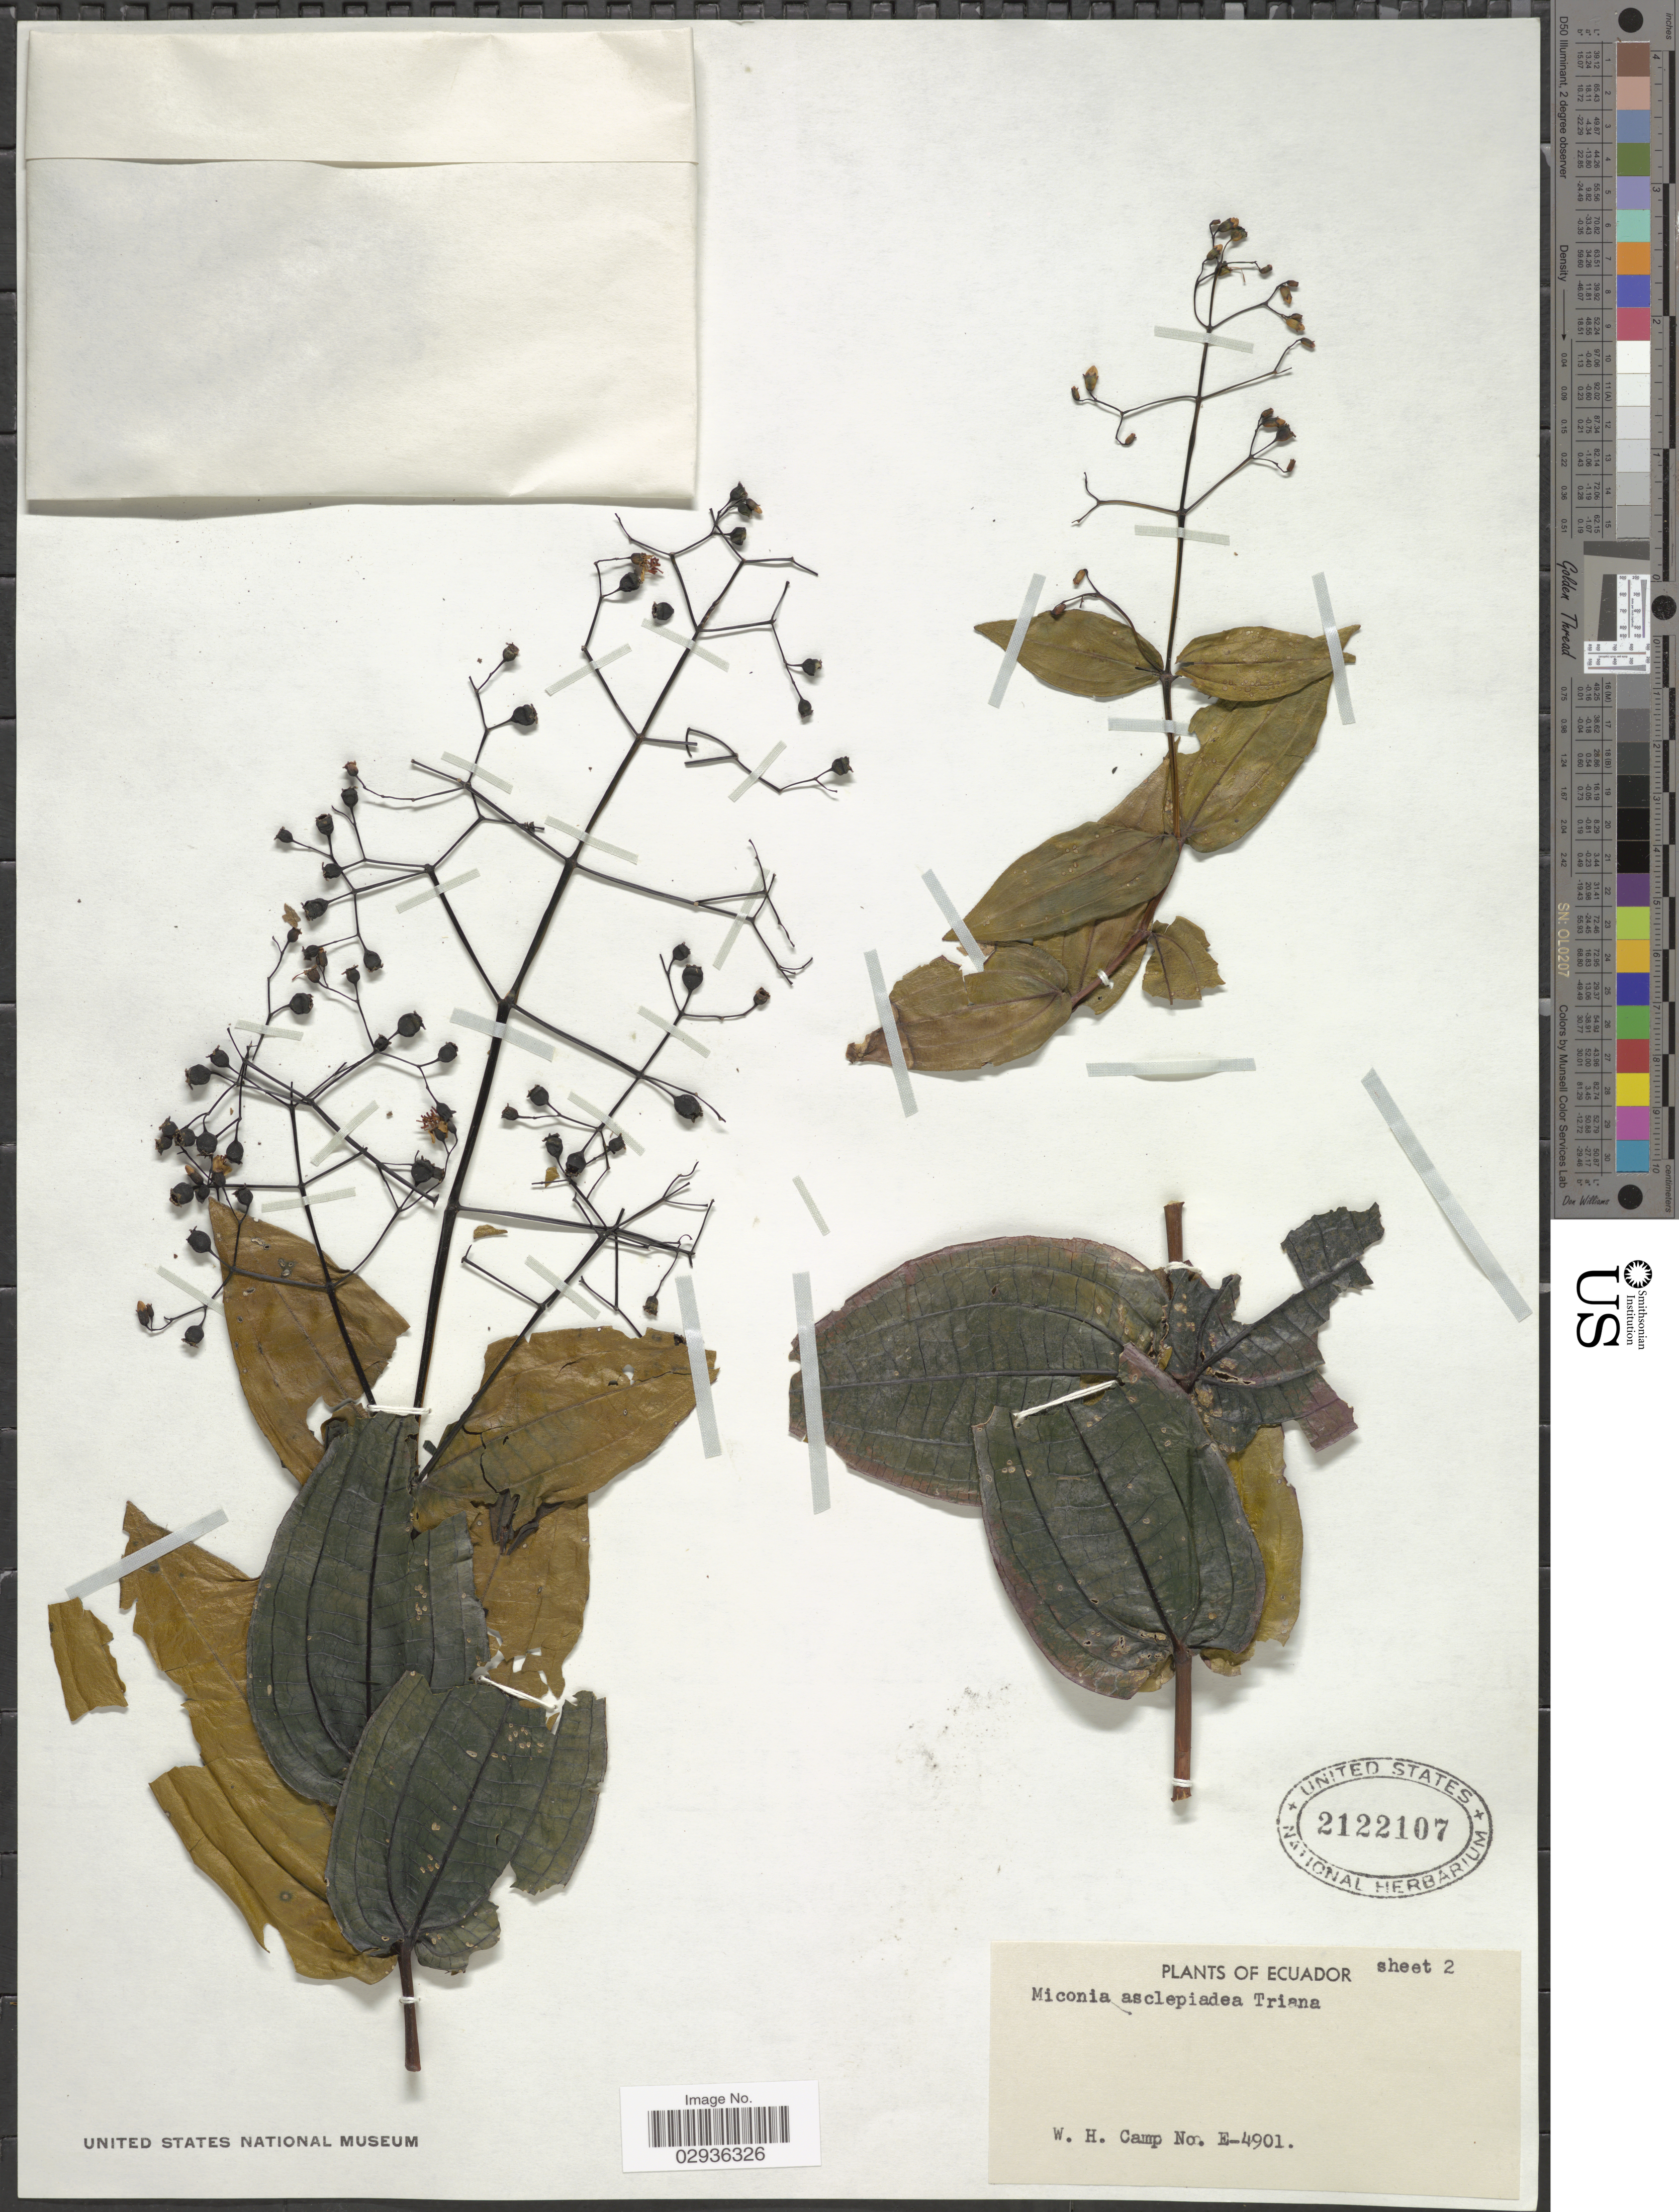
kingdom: Plantae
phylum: Tracheophyta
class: Magnoliopsida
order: Myrtales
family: Melastomataceae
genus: Miconia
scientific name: Miconia asclepiadea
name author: Triana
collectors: W. H. Camp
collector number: E-4901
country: Ecuador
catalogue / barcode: US 2122107